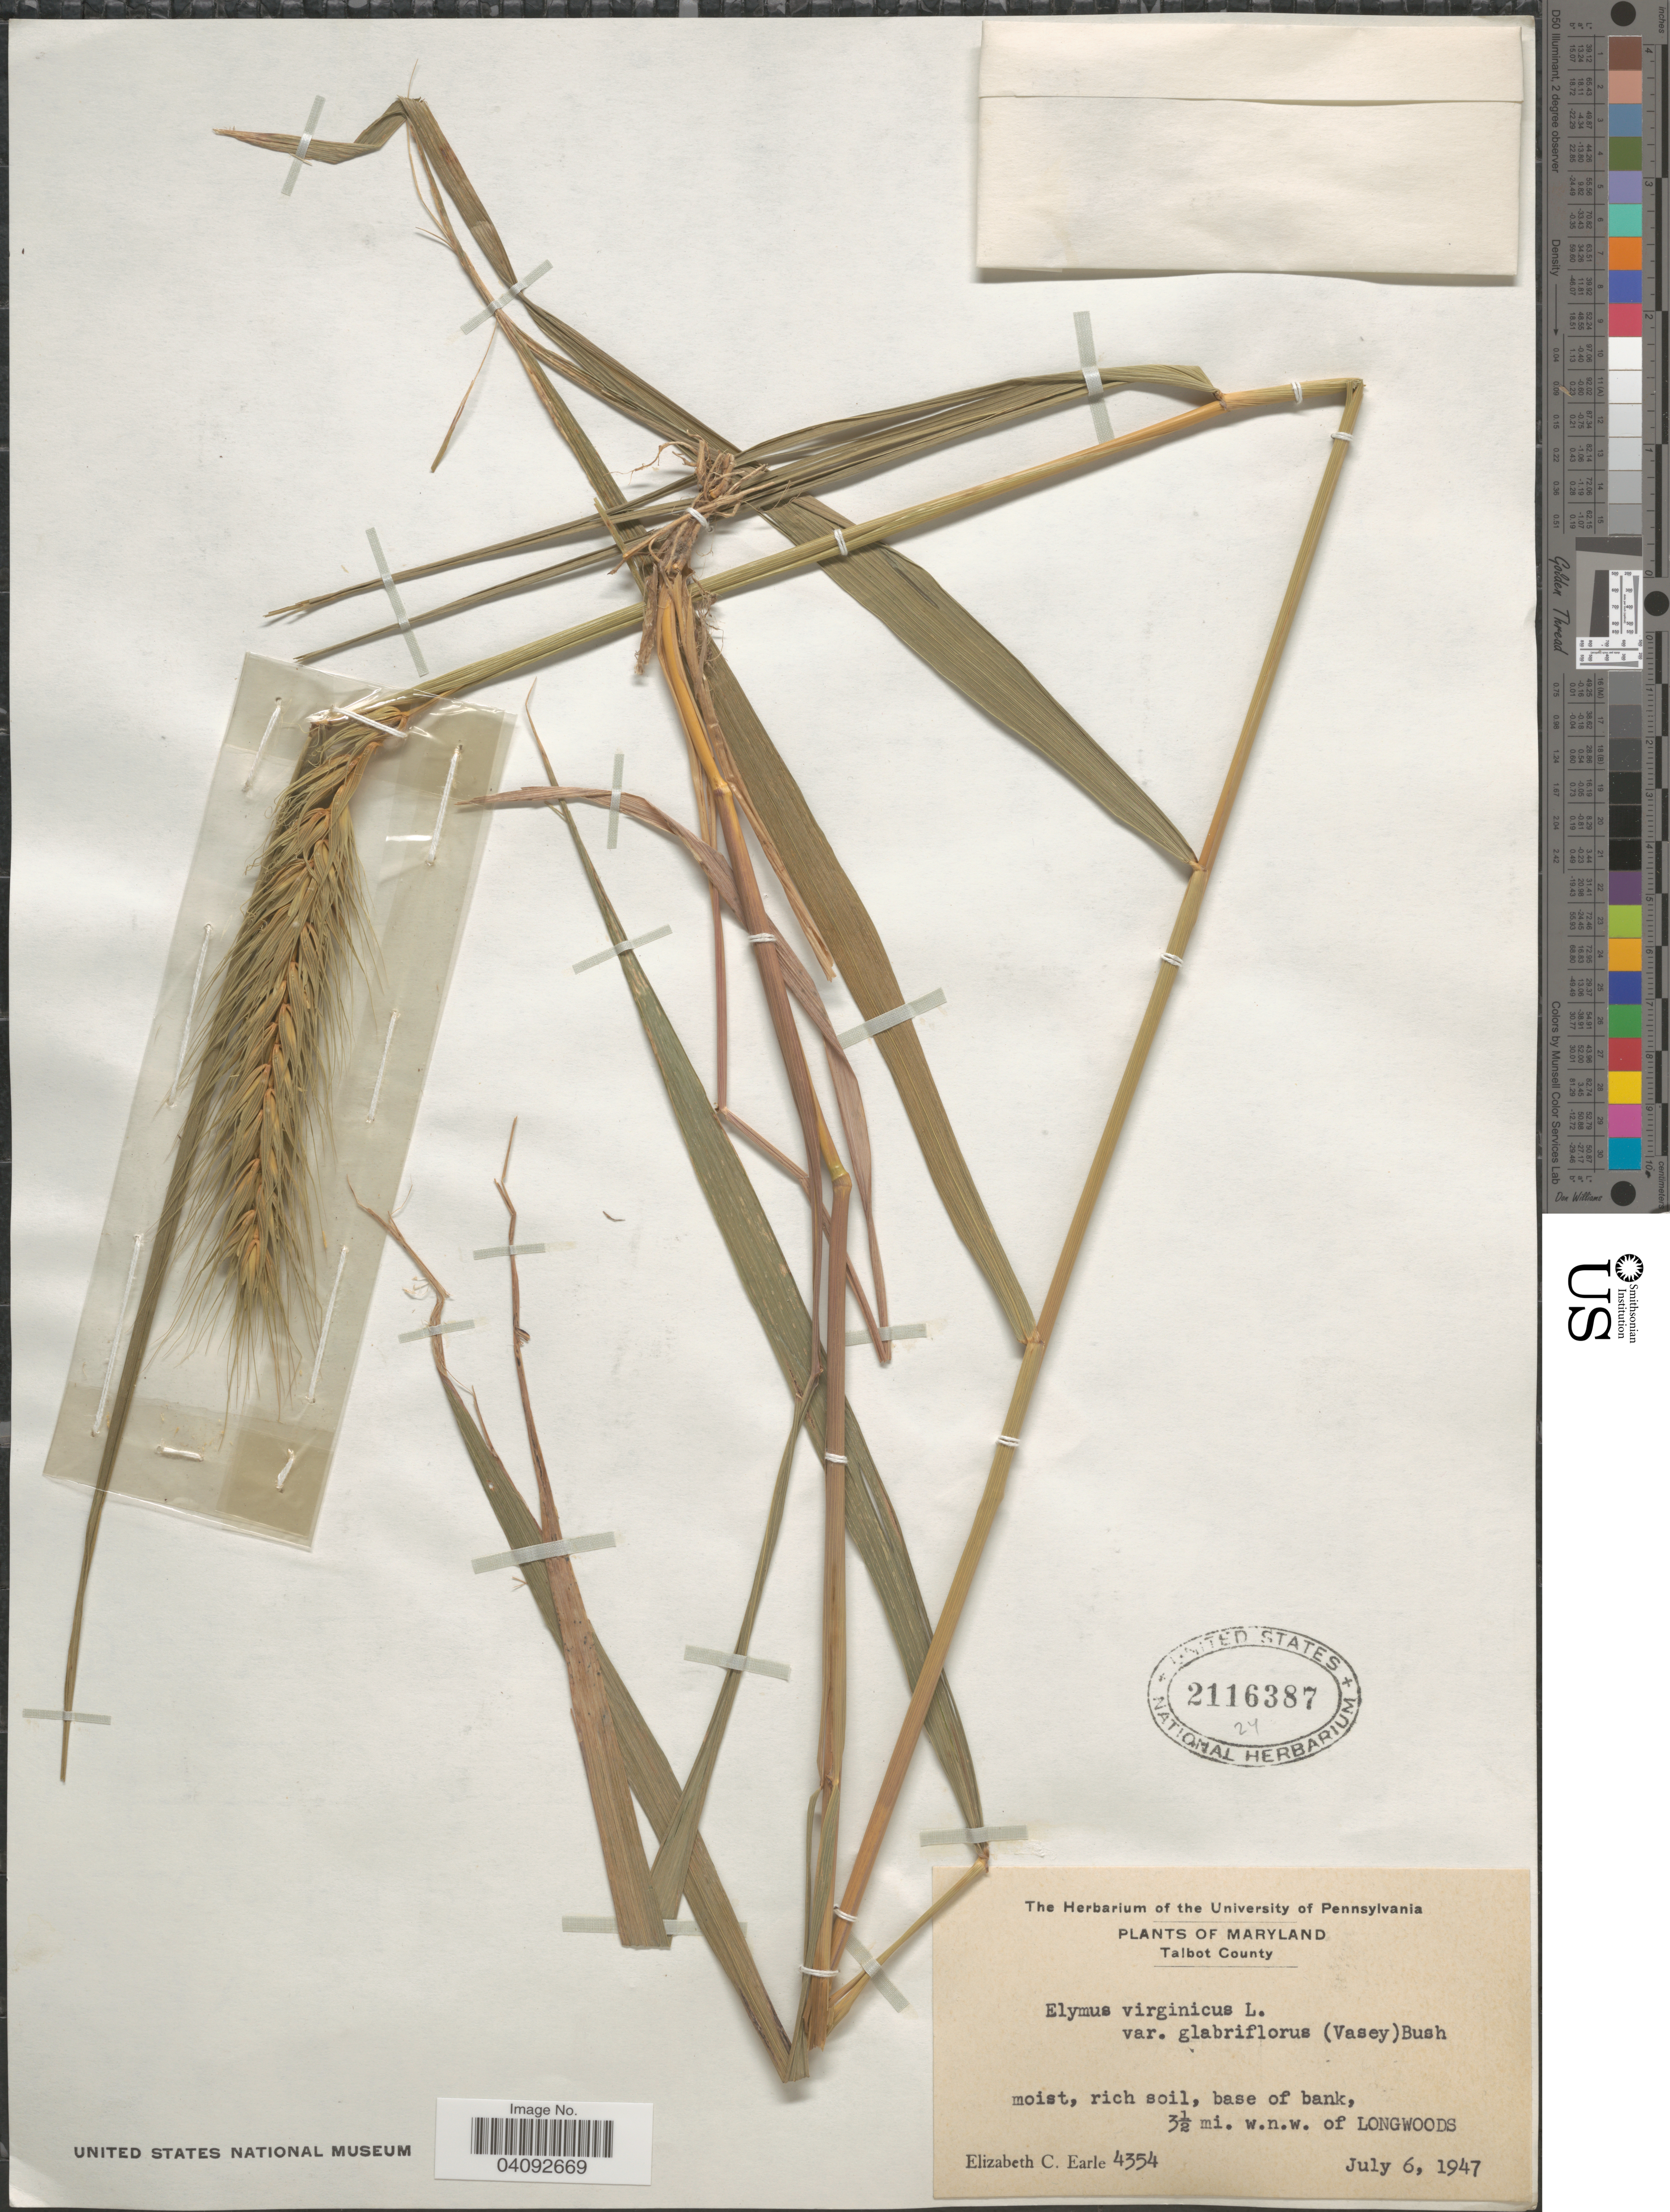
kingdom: Plantae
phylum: Tracheophyta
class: Liliopsida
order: Poales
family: Poaceae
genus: Elymus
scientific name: Elymus glabriflorus var. glabriflorus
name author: (Vasey ex L.H. Dewey) Scribn. & C.R. Ball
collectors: E. C. Earle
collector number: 4354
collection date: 1947-07-06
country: United States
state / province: Maryland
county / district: Talbot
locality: Talbot County. Moist, rich soil, base of bank, 3½ mi. w.n.w of Longwoods.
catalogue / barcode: US 2116387